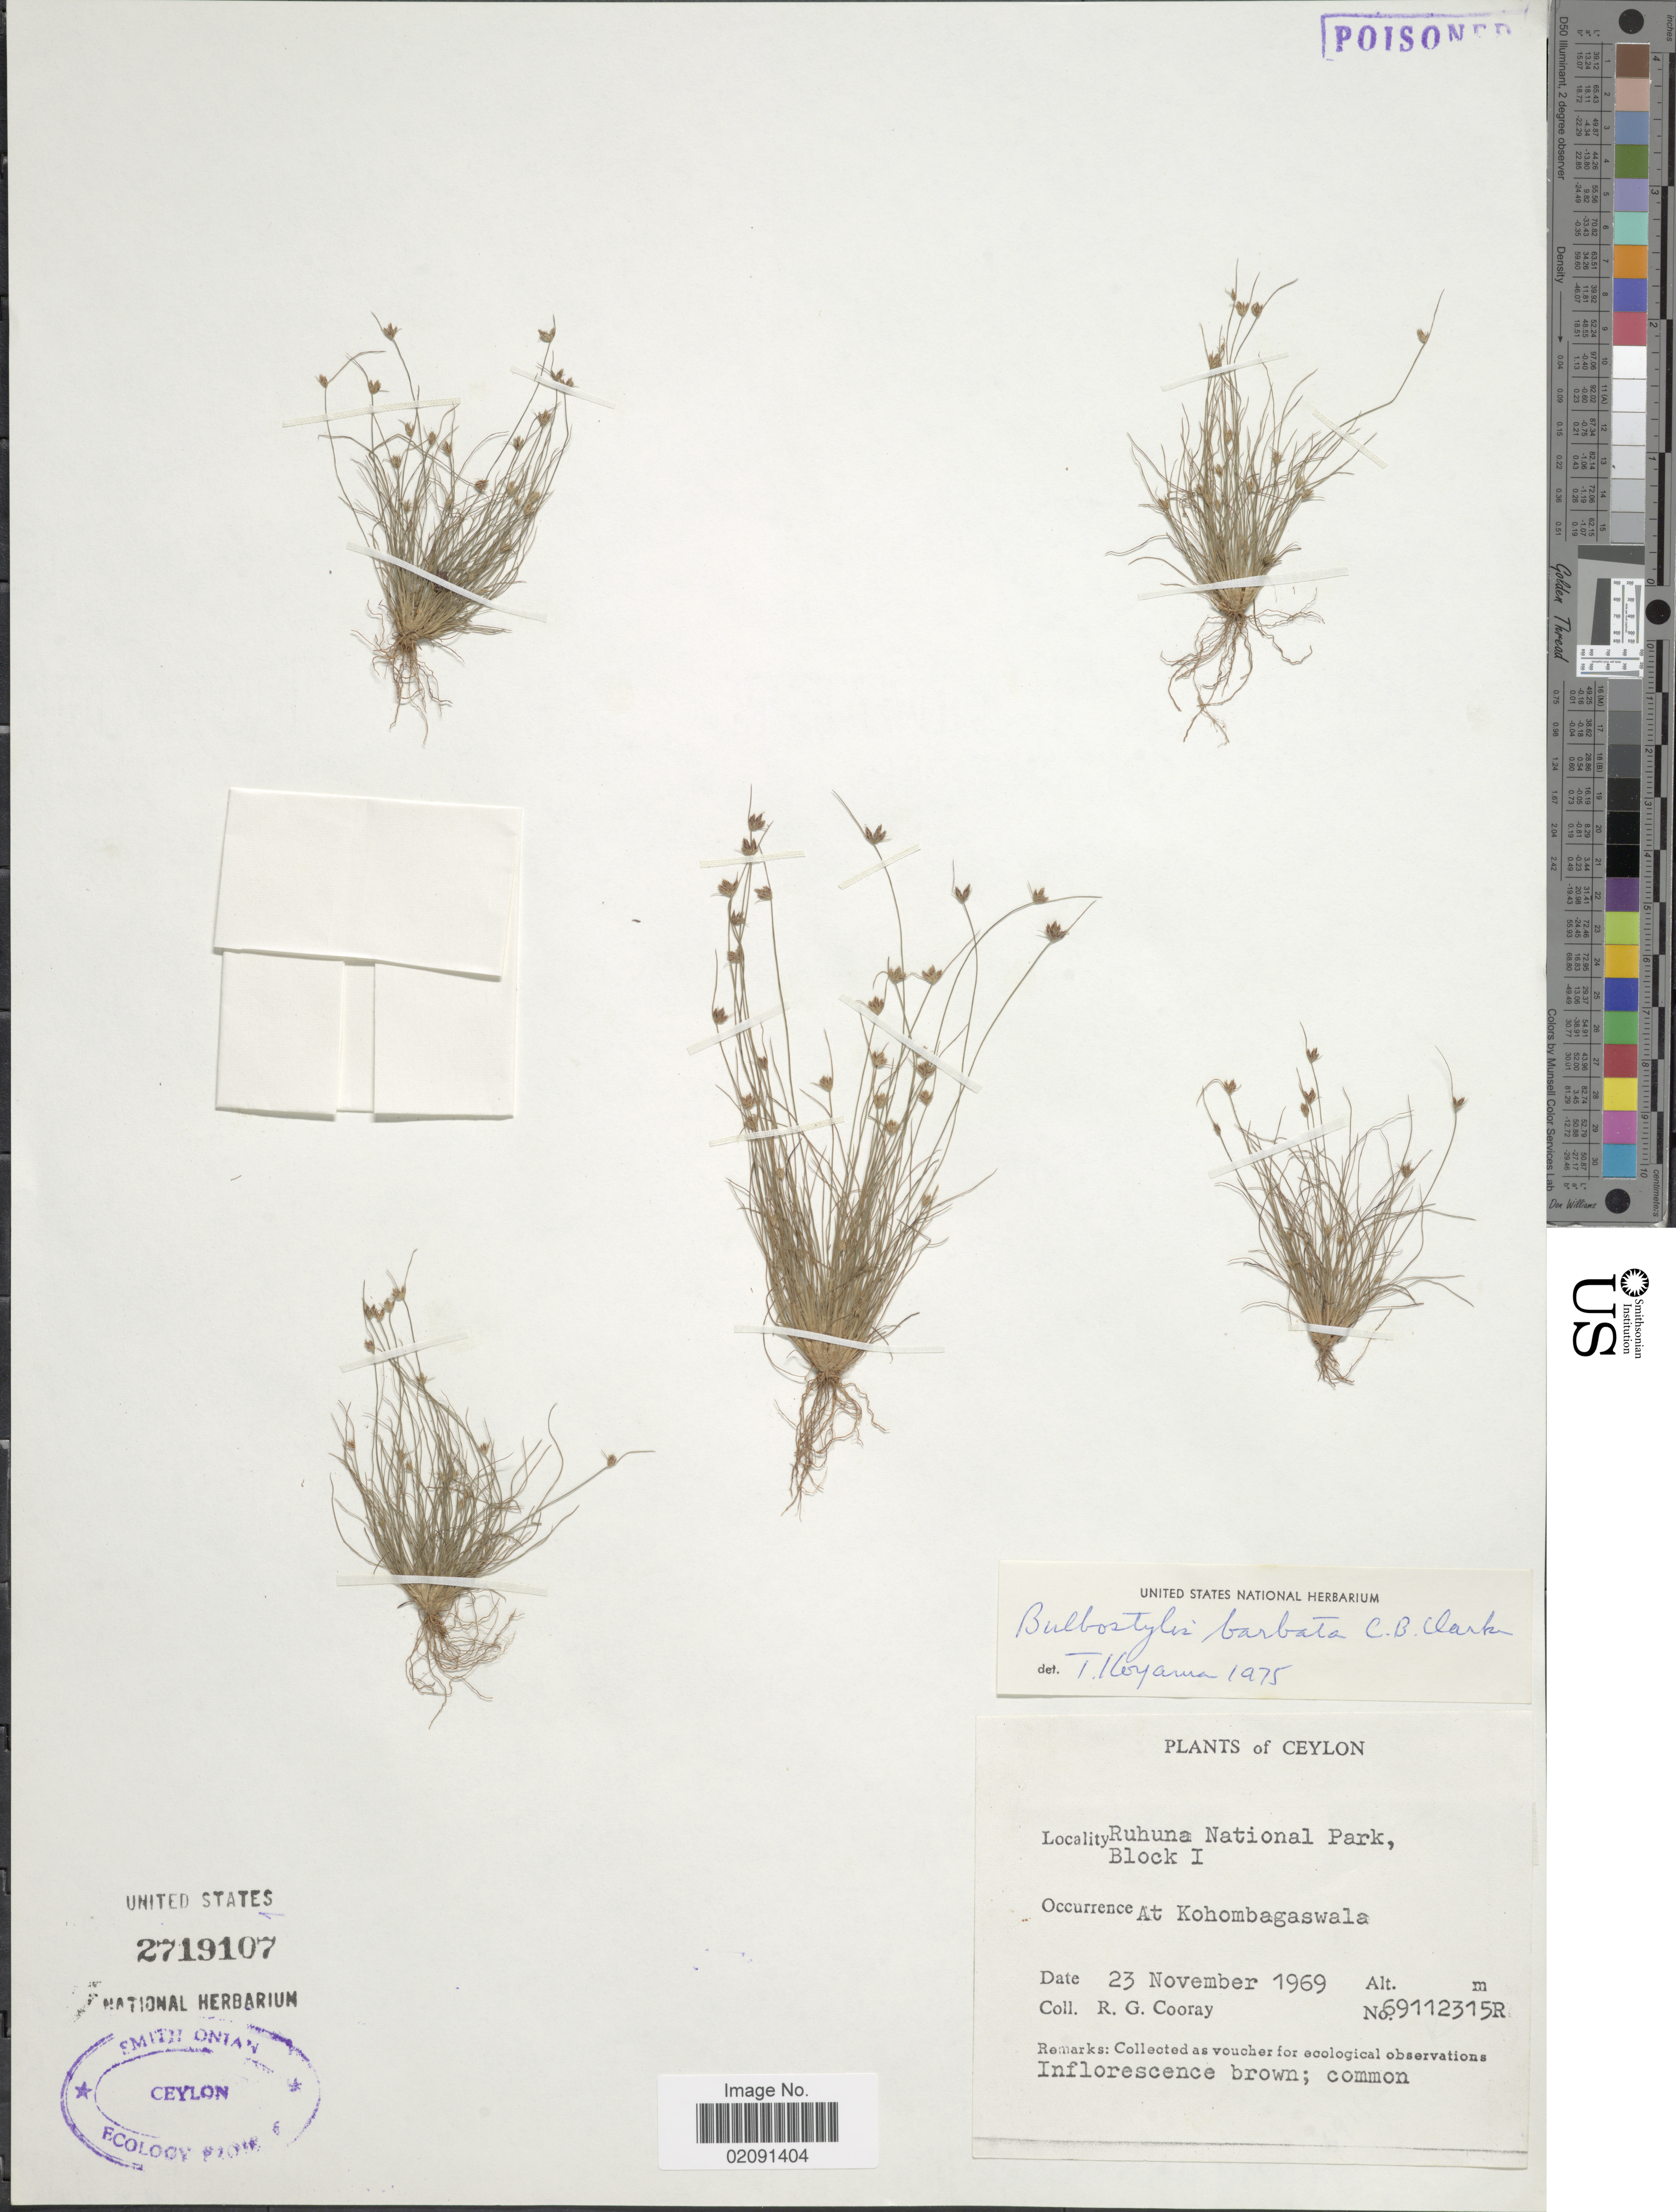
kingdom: Plantae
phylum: Tracheophyta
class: Liliopsida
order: Poales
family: Cyperaceae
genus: Bulbostylis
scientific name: Bulbostylis barbata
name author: (Rottb.) C.B. Clarke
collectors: R. Cooray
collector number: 69112315R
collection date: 1969-11-23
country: Sri Lanka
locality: Ceylon, Ruhuna National Park, Block I, at Kohombagaswala.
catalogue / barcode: US 2719107